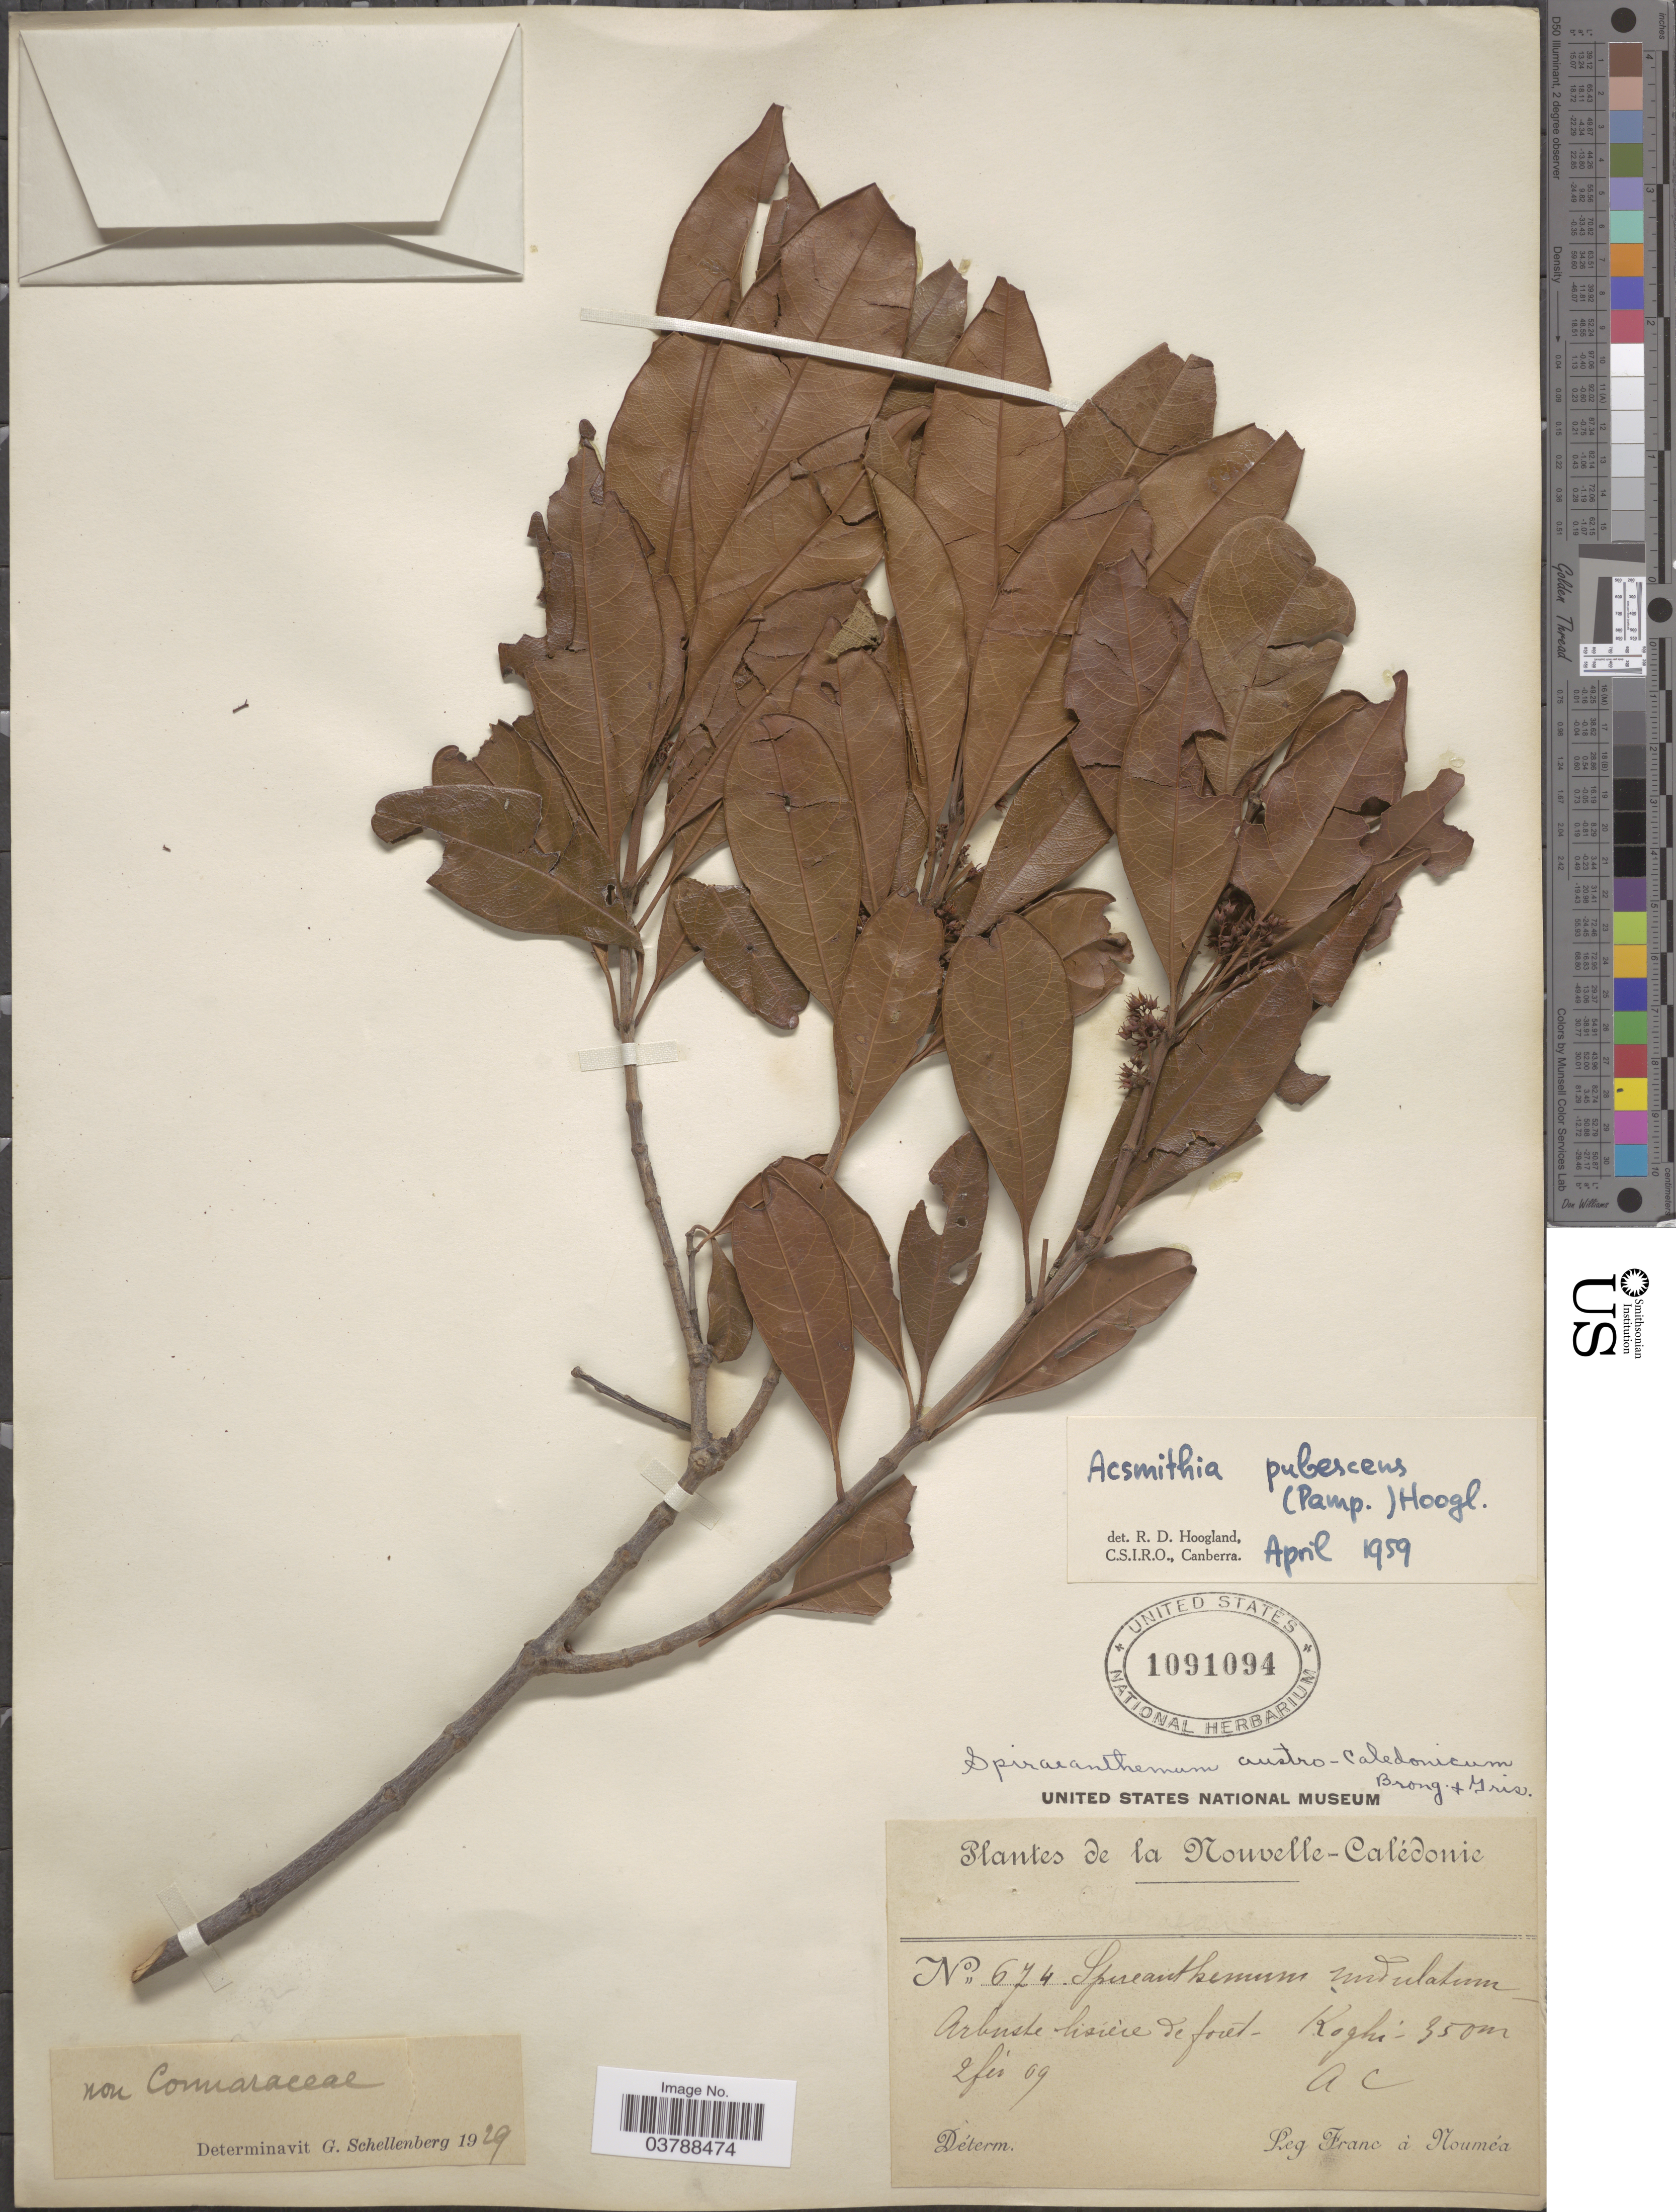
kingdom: Plantae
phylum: Tracheophyta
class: Magnoliopsida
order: Oxalidales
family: Cunoniaceae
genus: Spiraeanthemum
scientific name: Spiraeanthemum pubescens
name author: Pamp.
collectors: Franc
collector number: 674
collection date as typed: Transcribed d/m/y: 2/2/9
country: New Caledonia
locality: Nouvelle-Calédonie. Koghi. A.C.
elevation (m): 350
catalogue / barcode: US 1091094